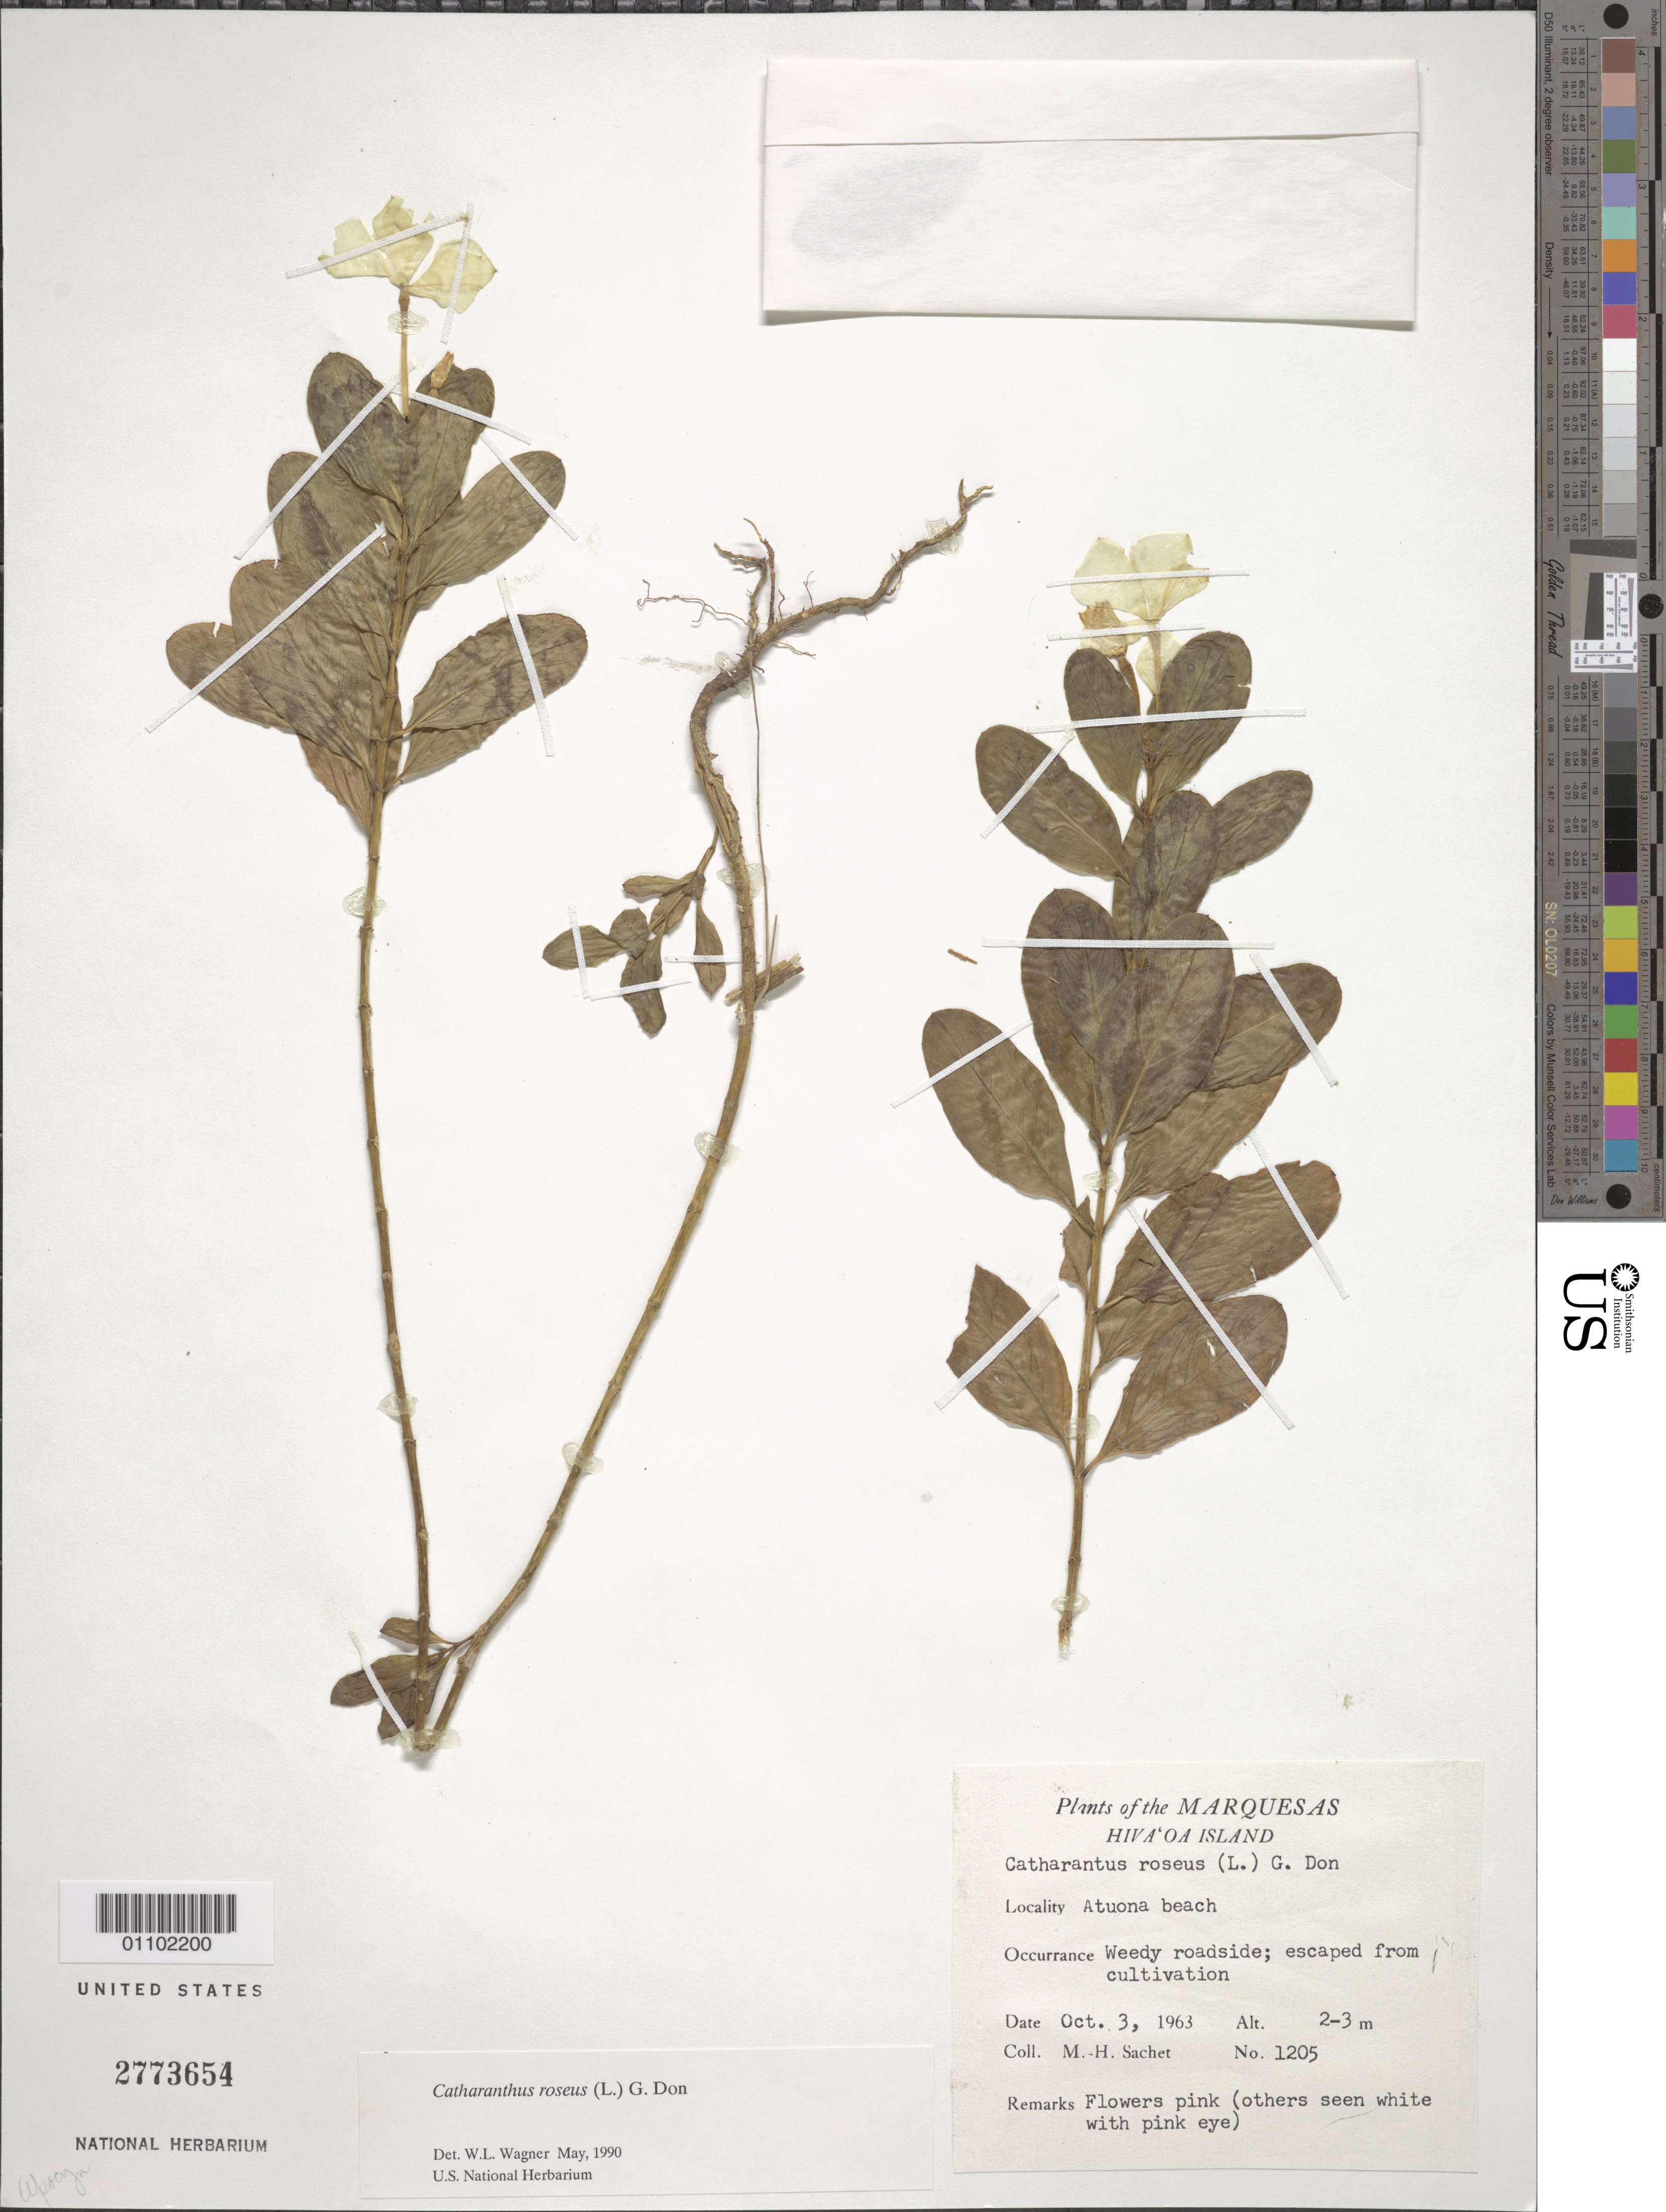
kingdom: Plantae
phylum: Tracheophyta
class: Magnoliopsida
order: Gentianales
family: Apocynaceae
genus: Catharanthus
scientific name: Catharanthus roseus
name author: (L.) G. Don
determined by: Wagner, W. L., (BOT), Smithsonian Institution - National Museum of Natural History (UNITED STATES)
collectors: M.-H. Sachet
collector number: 1205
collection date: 1963-10-03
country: French Polynesia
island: Hiva Oa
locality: Atuona beach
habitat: Weedy roadside; escaped from cultivation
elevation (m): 2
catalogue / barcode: US 2773654